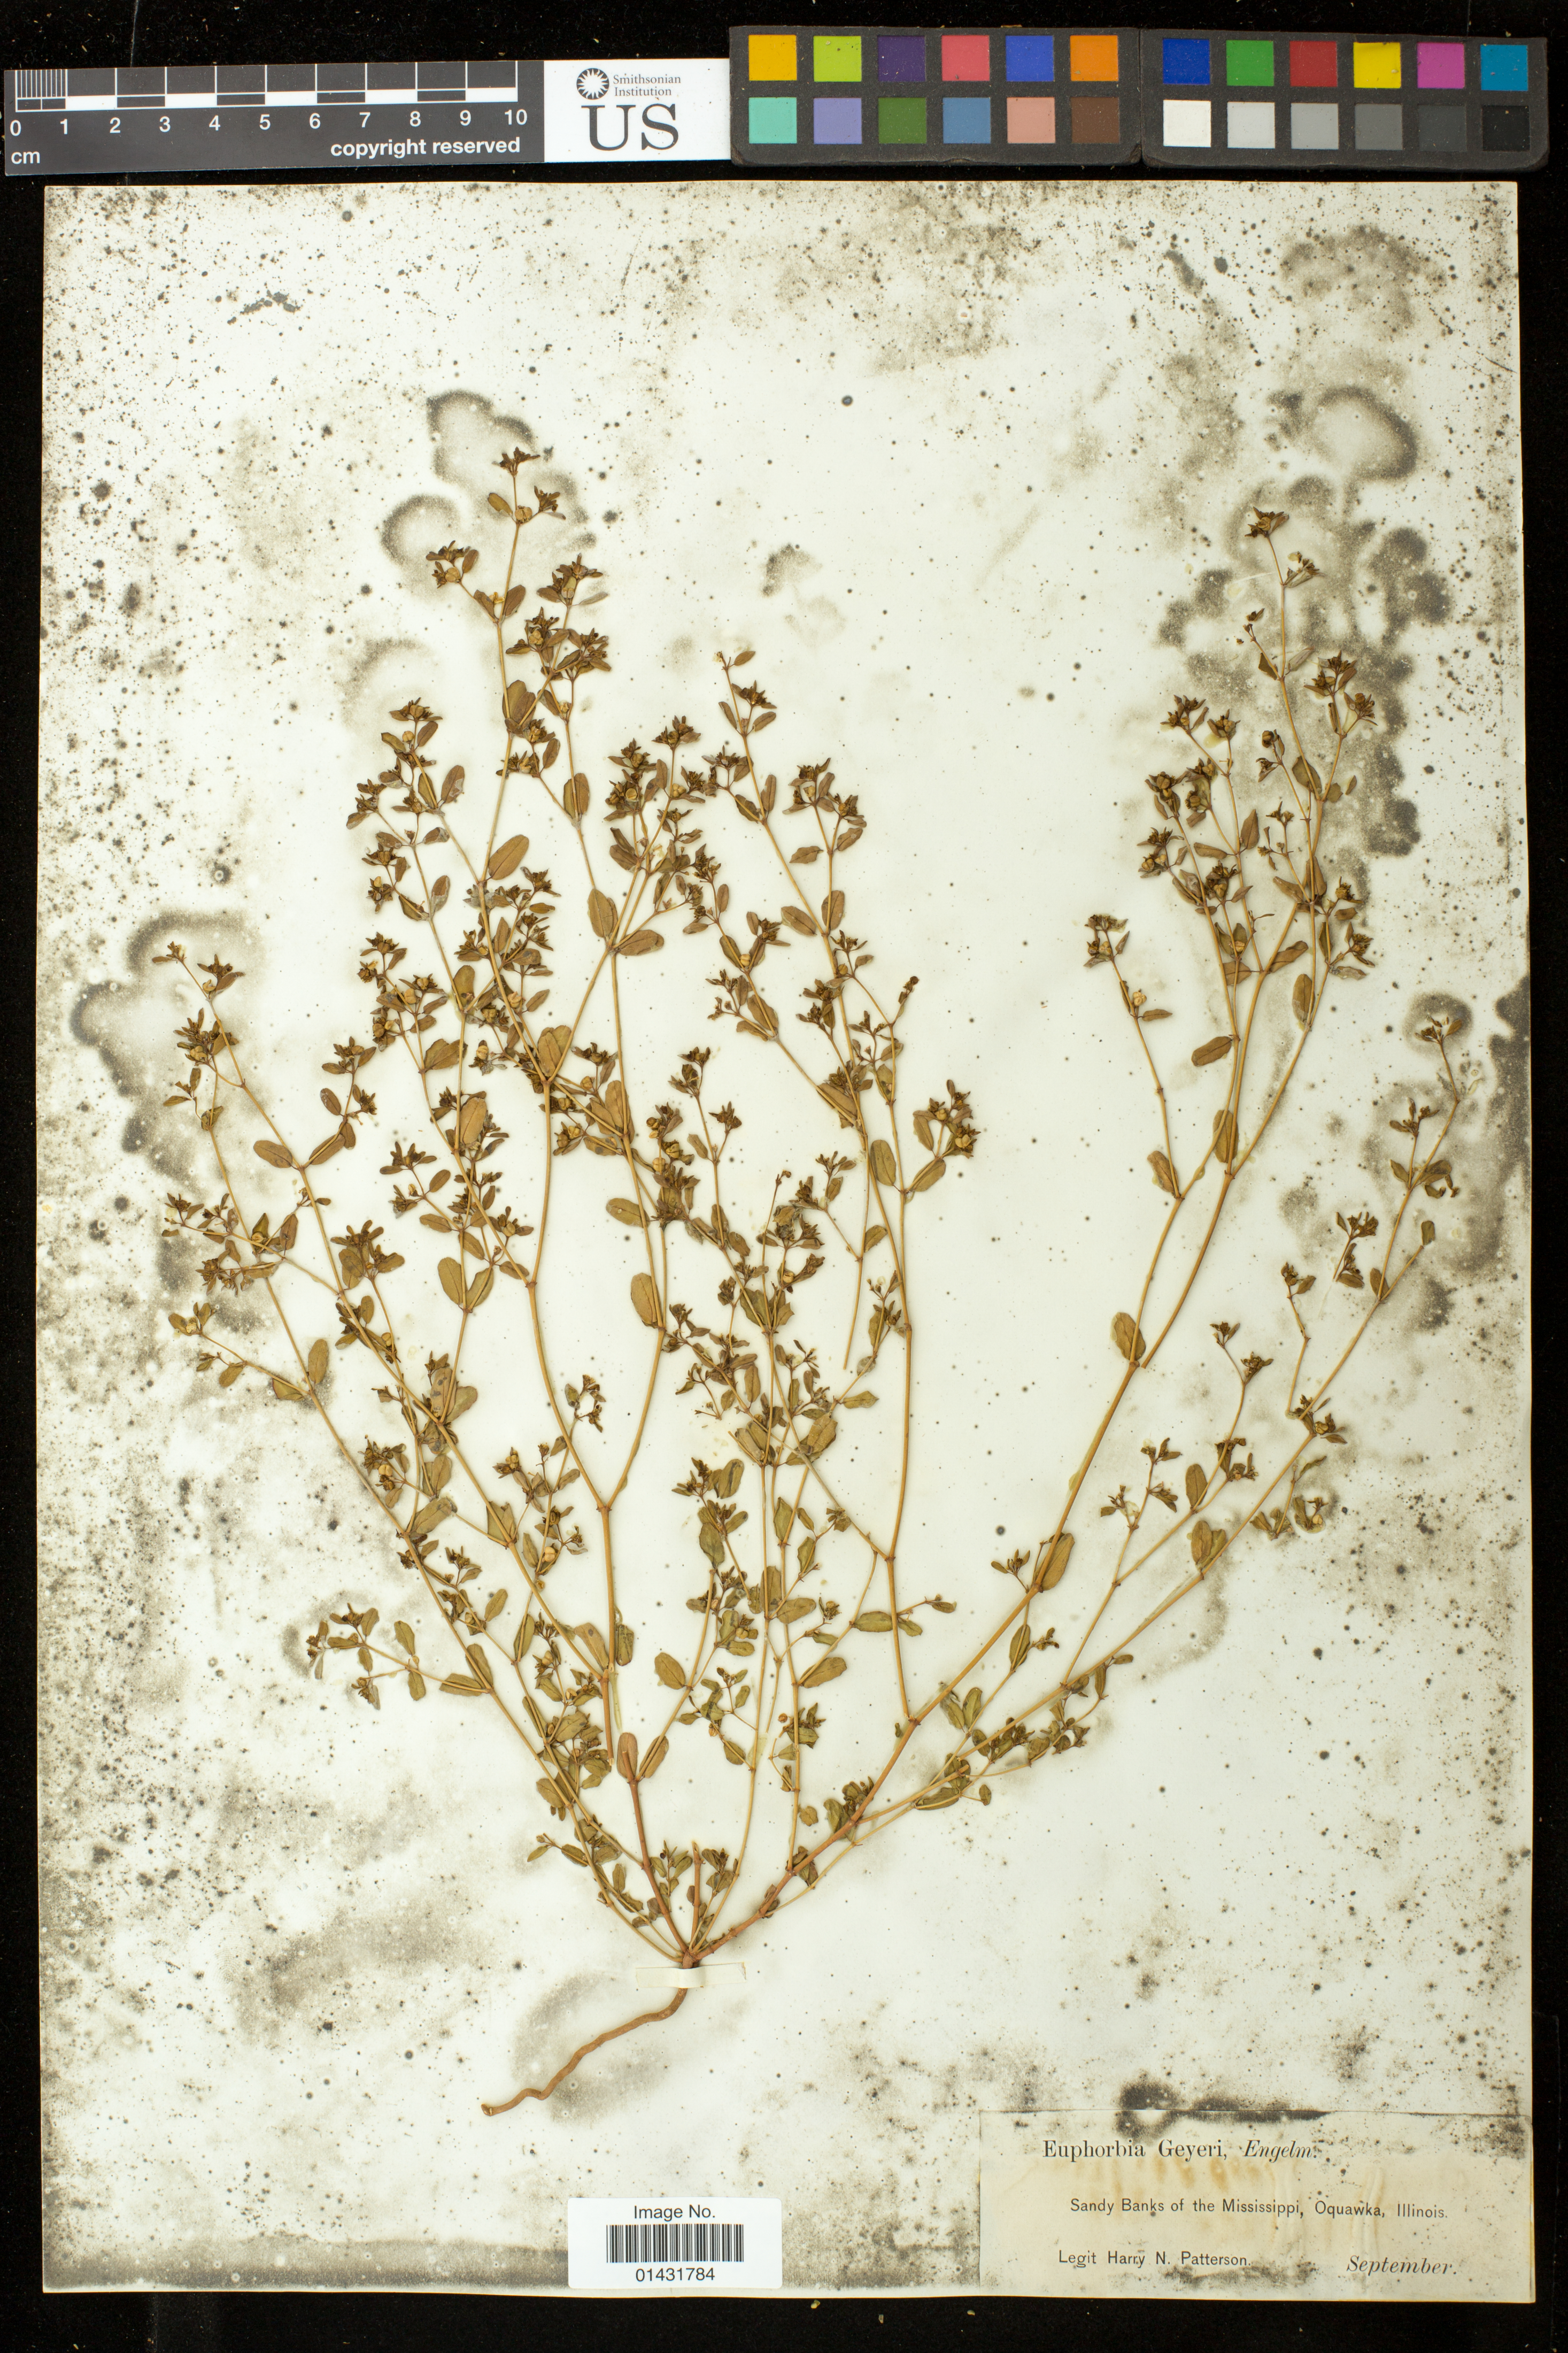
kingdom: Plantae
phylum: Tracheophyta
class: Magnoliopsida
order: Malpighiales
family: Euphorbiaceae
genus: Euphorbia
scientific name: Euphorbia geyeri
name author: Engelm.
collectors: H. N. Patterson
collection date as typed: September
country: United States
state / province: Illinois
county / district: Henderson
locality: Sandy banks of the Mississippi, Oquawka